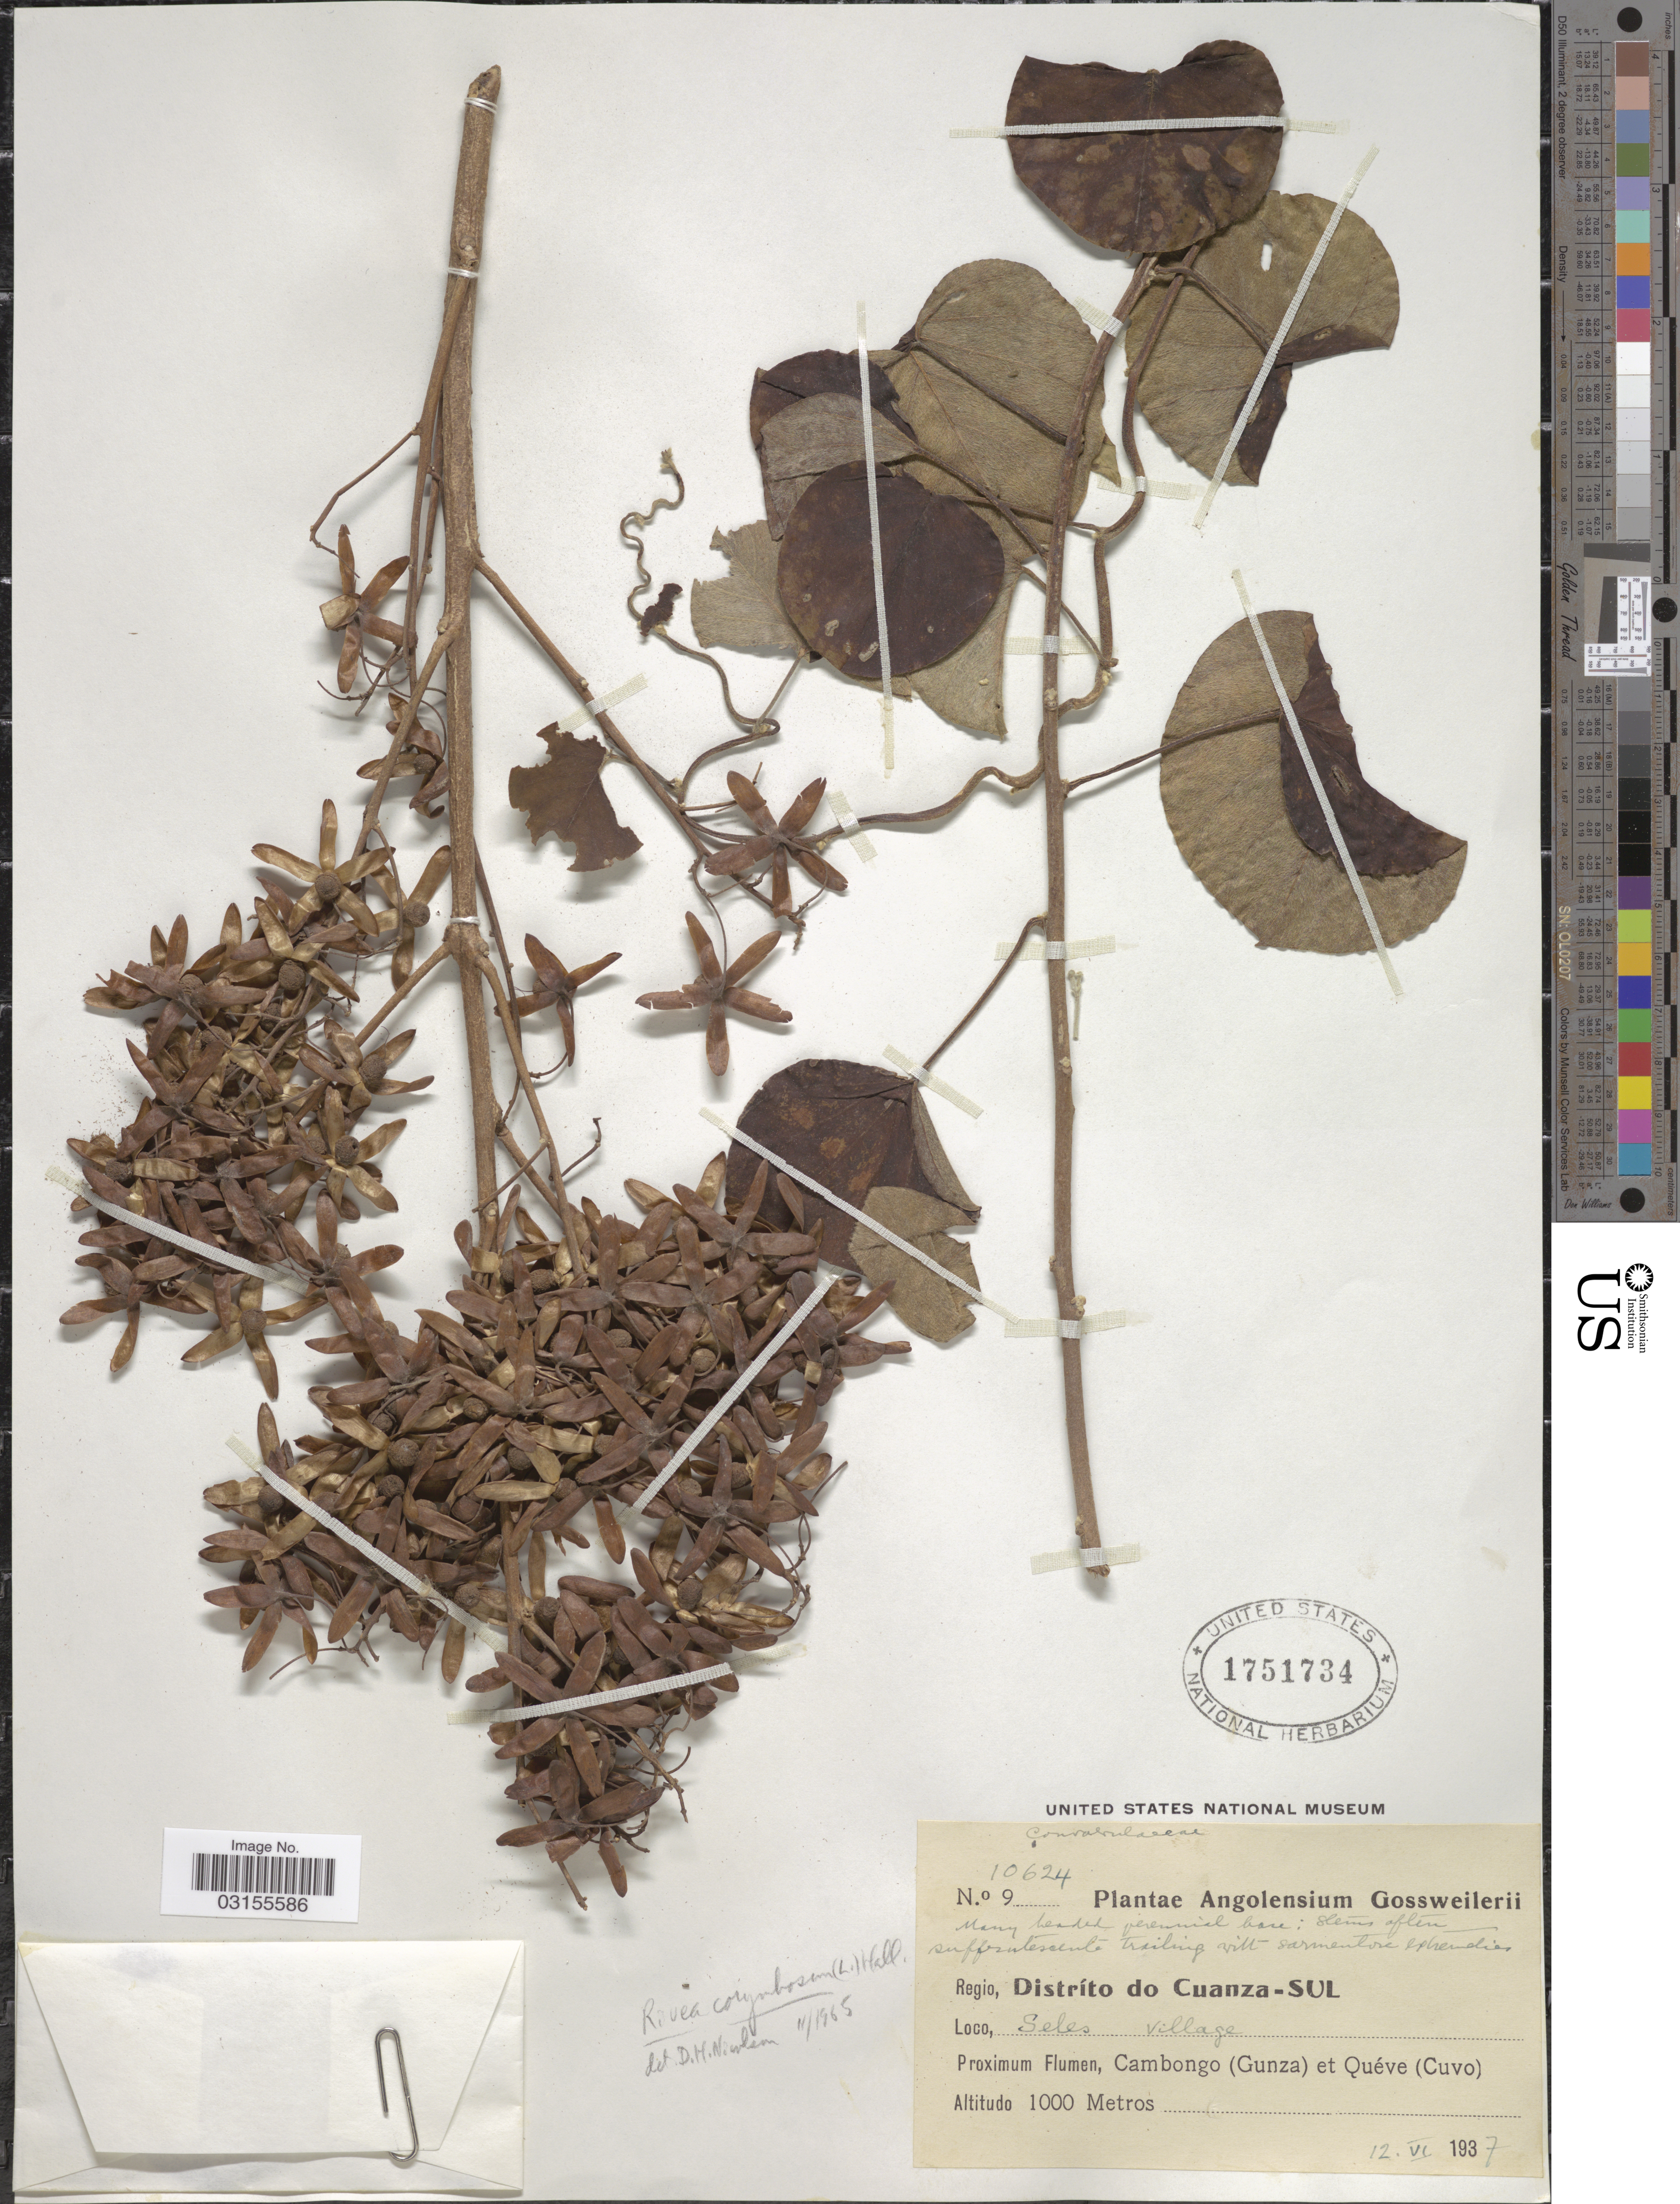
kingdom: Plantae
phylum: Tracheophyta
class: Magnoliopsida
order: Solanales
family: Convolvulaceae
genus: Turbina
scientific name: Turbina corymbosa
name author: (L.) Raf.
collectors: -. Gossweiler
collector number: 10624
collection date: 1937-06-12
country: Angola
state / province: Cuanza Sul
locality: Regio, Distríto do Cuanza-Sul. Seles Village. Proximum Flumen, Cambongo (Gunza) et Quéve (Cuvo).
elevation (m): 1000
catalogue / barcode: US 1751734